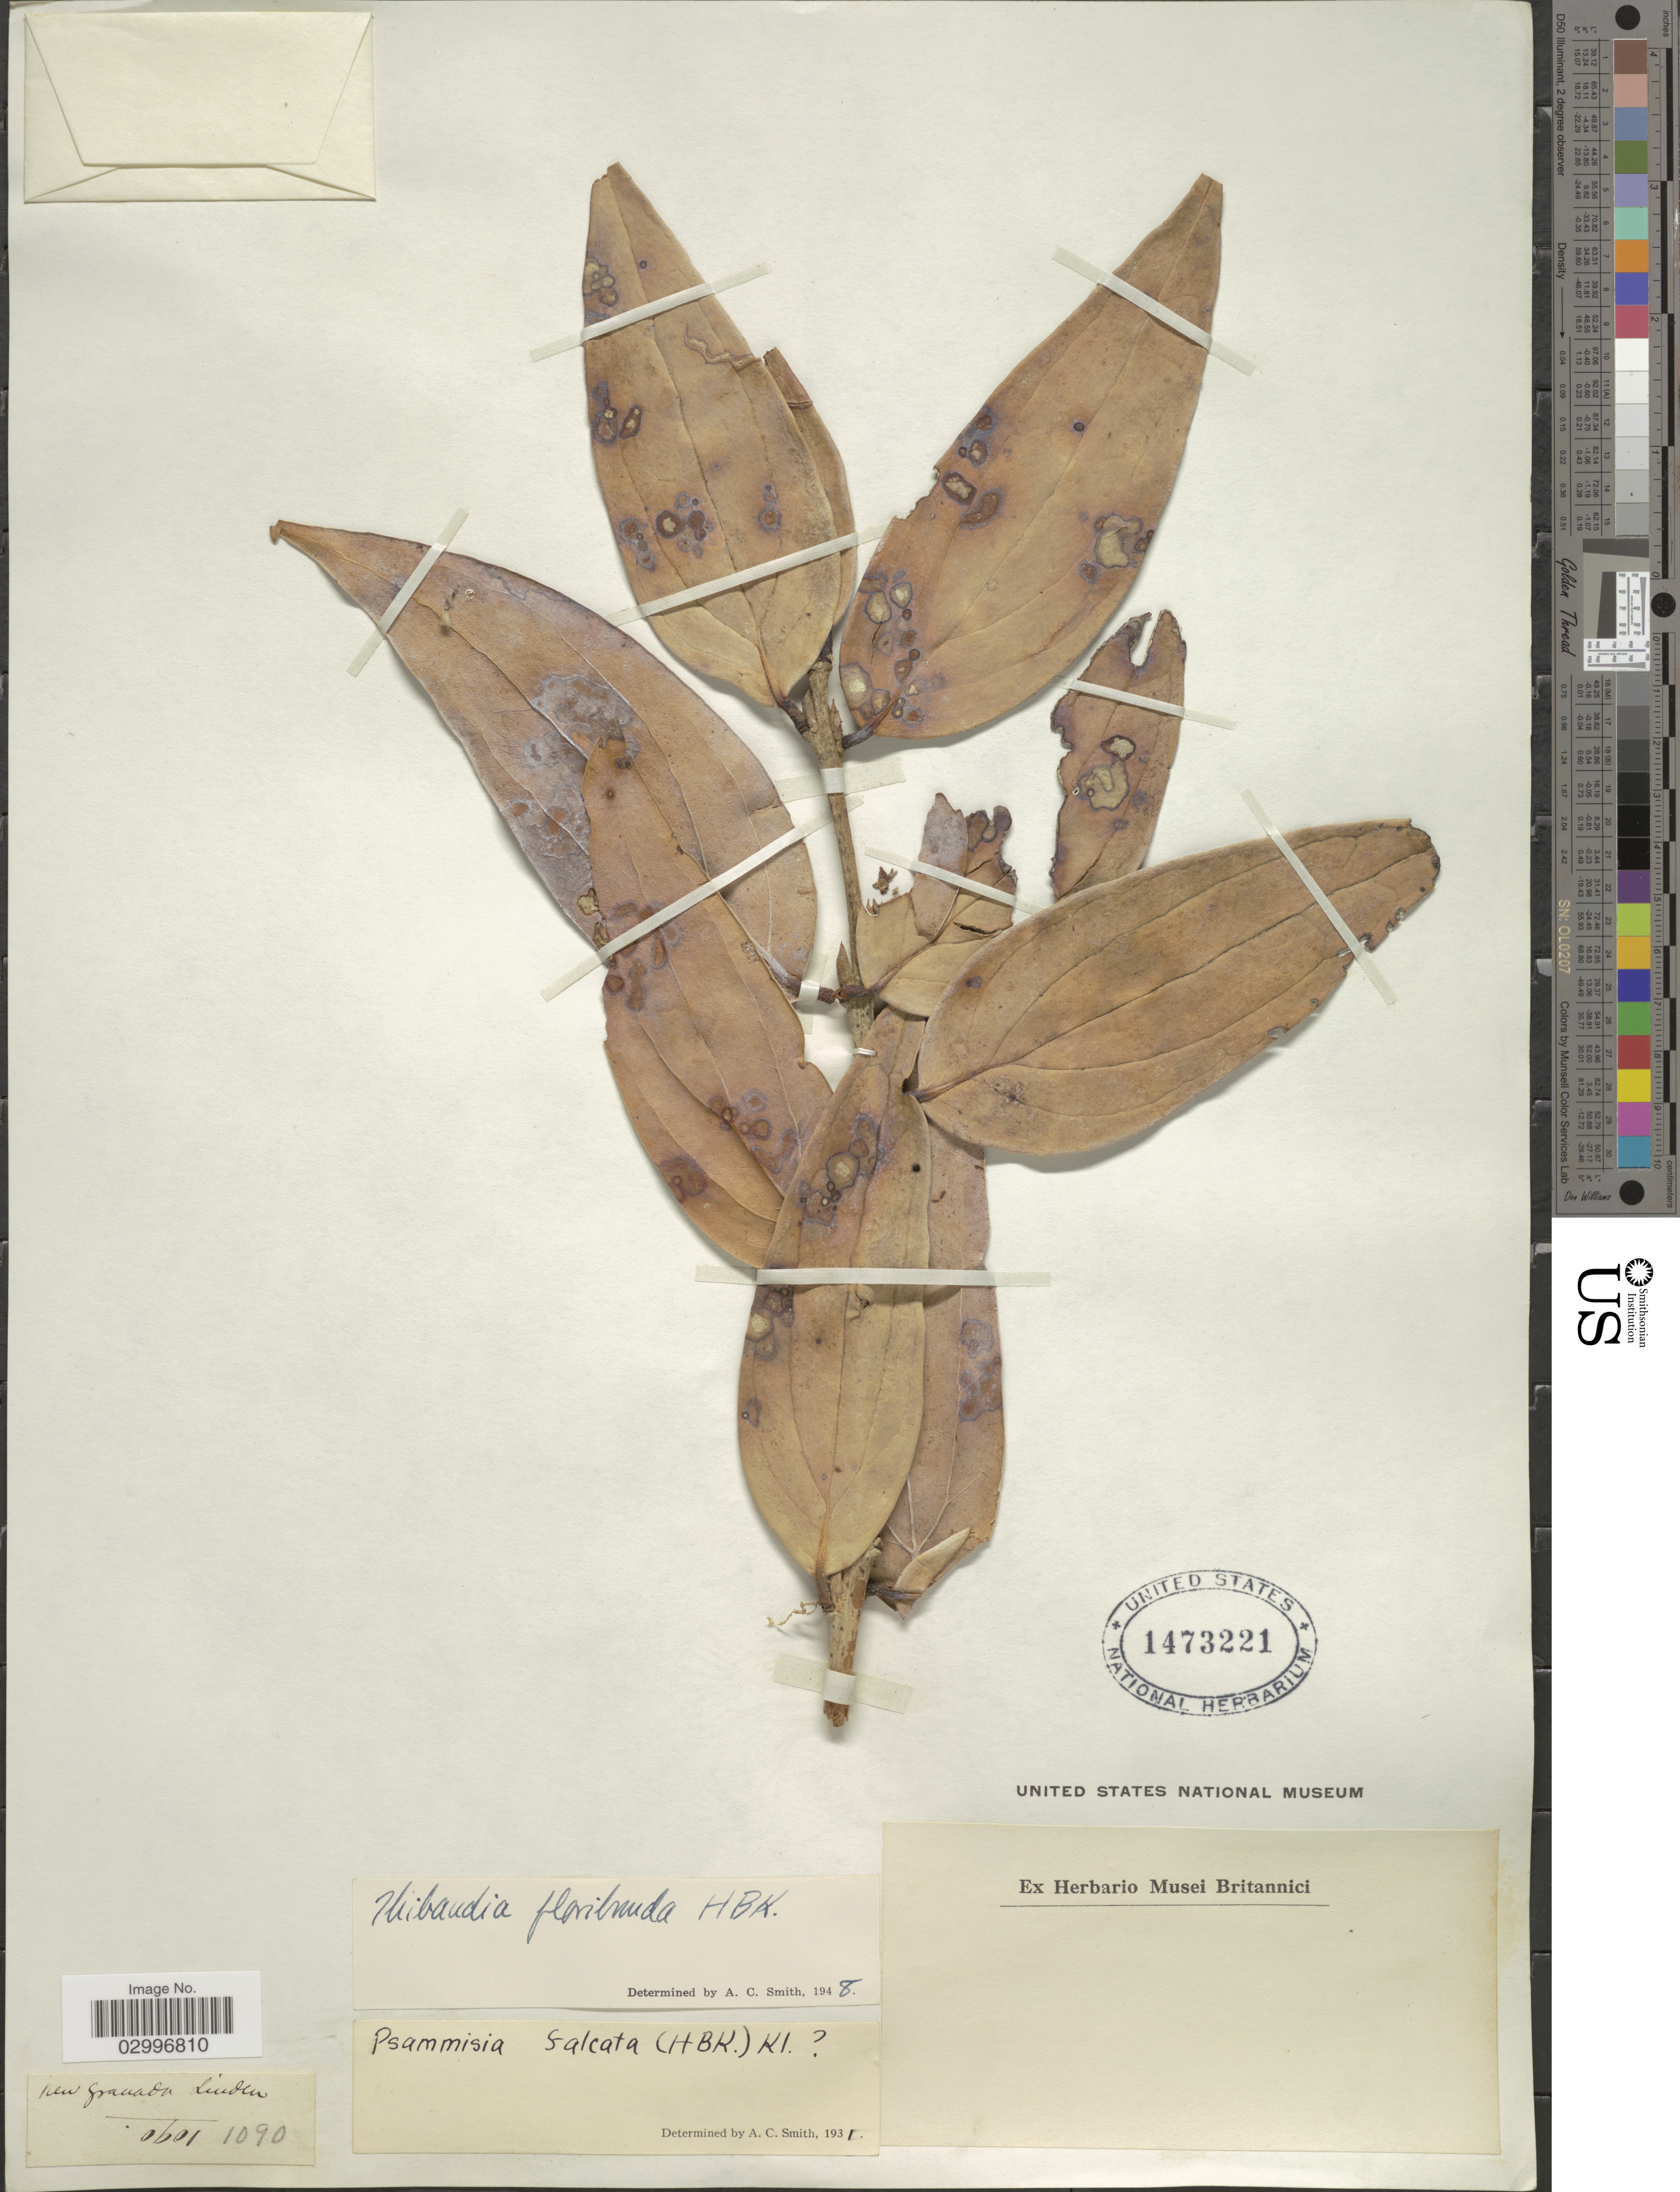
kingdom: Plantae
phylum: Tracheophyta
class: Magnoliopsida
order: Ericales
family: Ericaceae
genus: Thibaudia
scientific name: Thibaudia floribunda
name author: Kunth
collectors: -- Linden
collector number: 1090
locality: New Granada.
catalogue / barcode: US 1473221